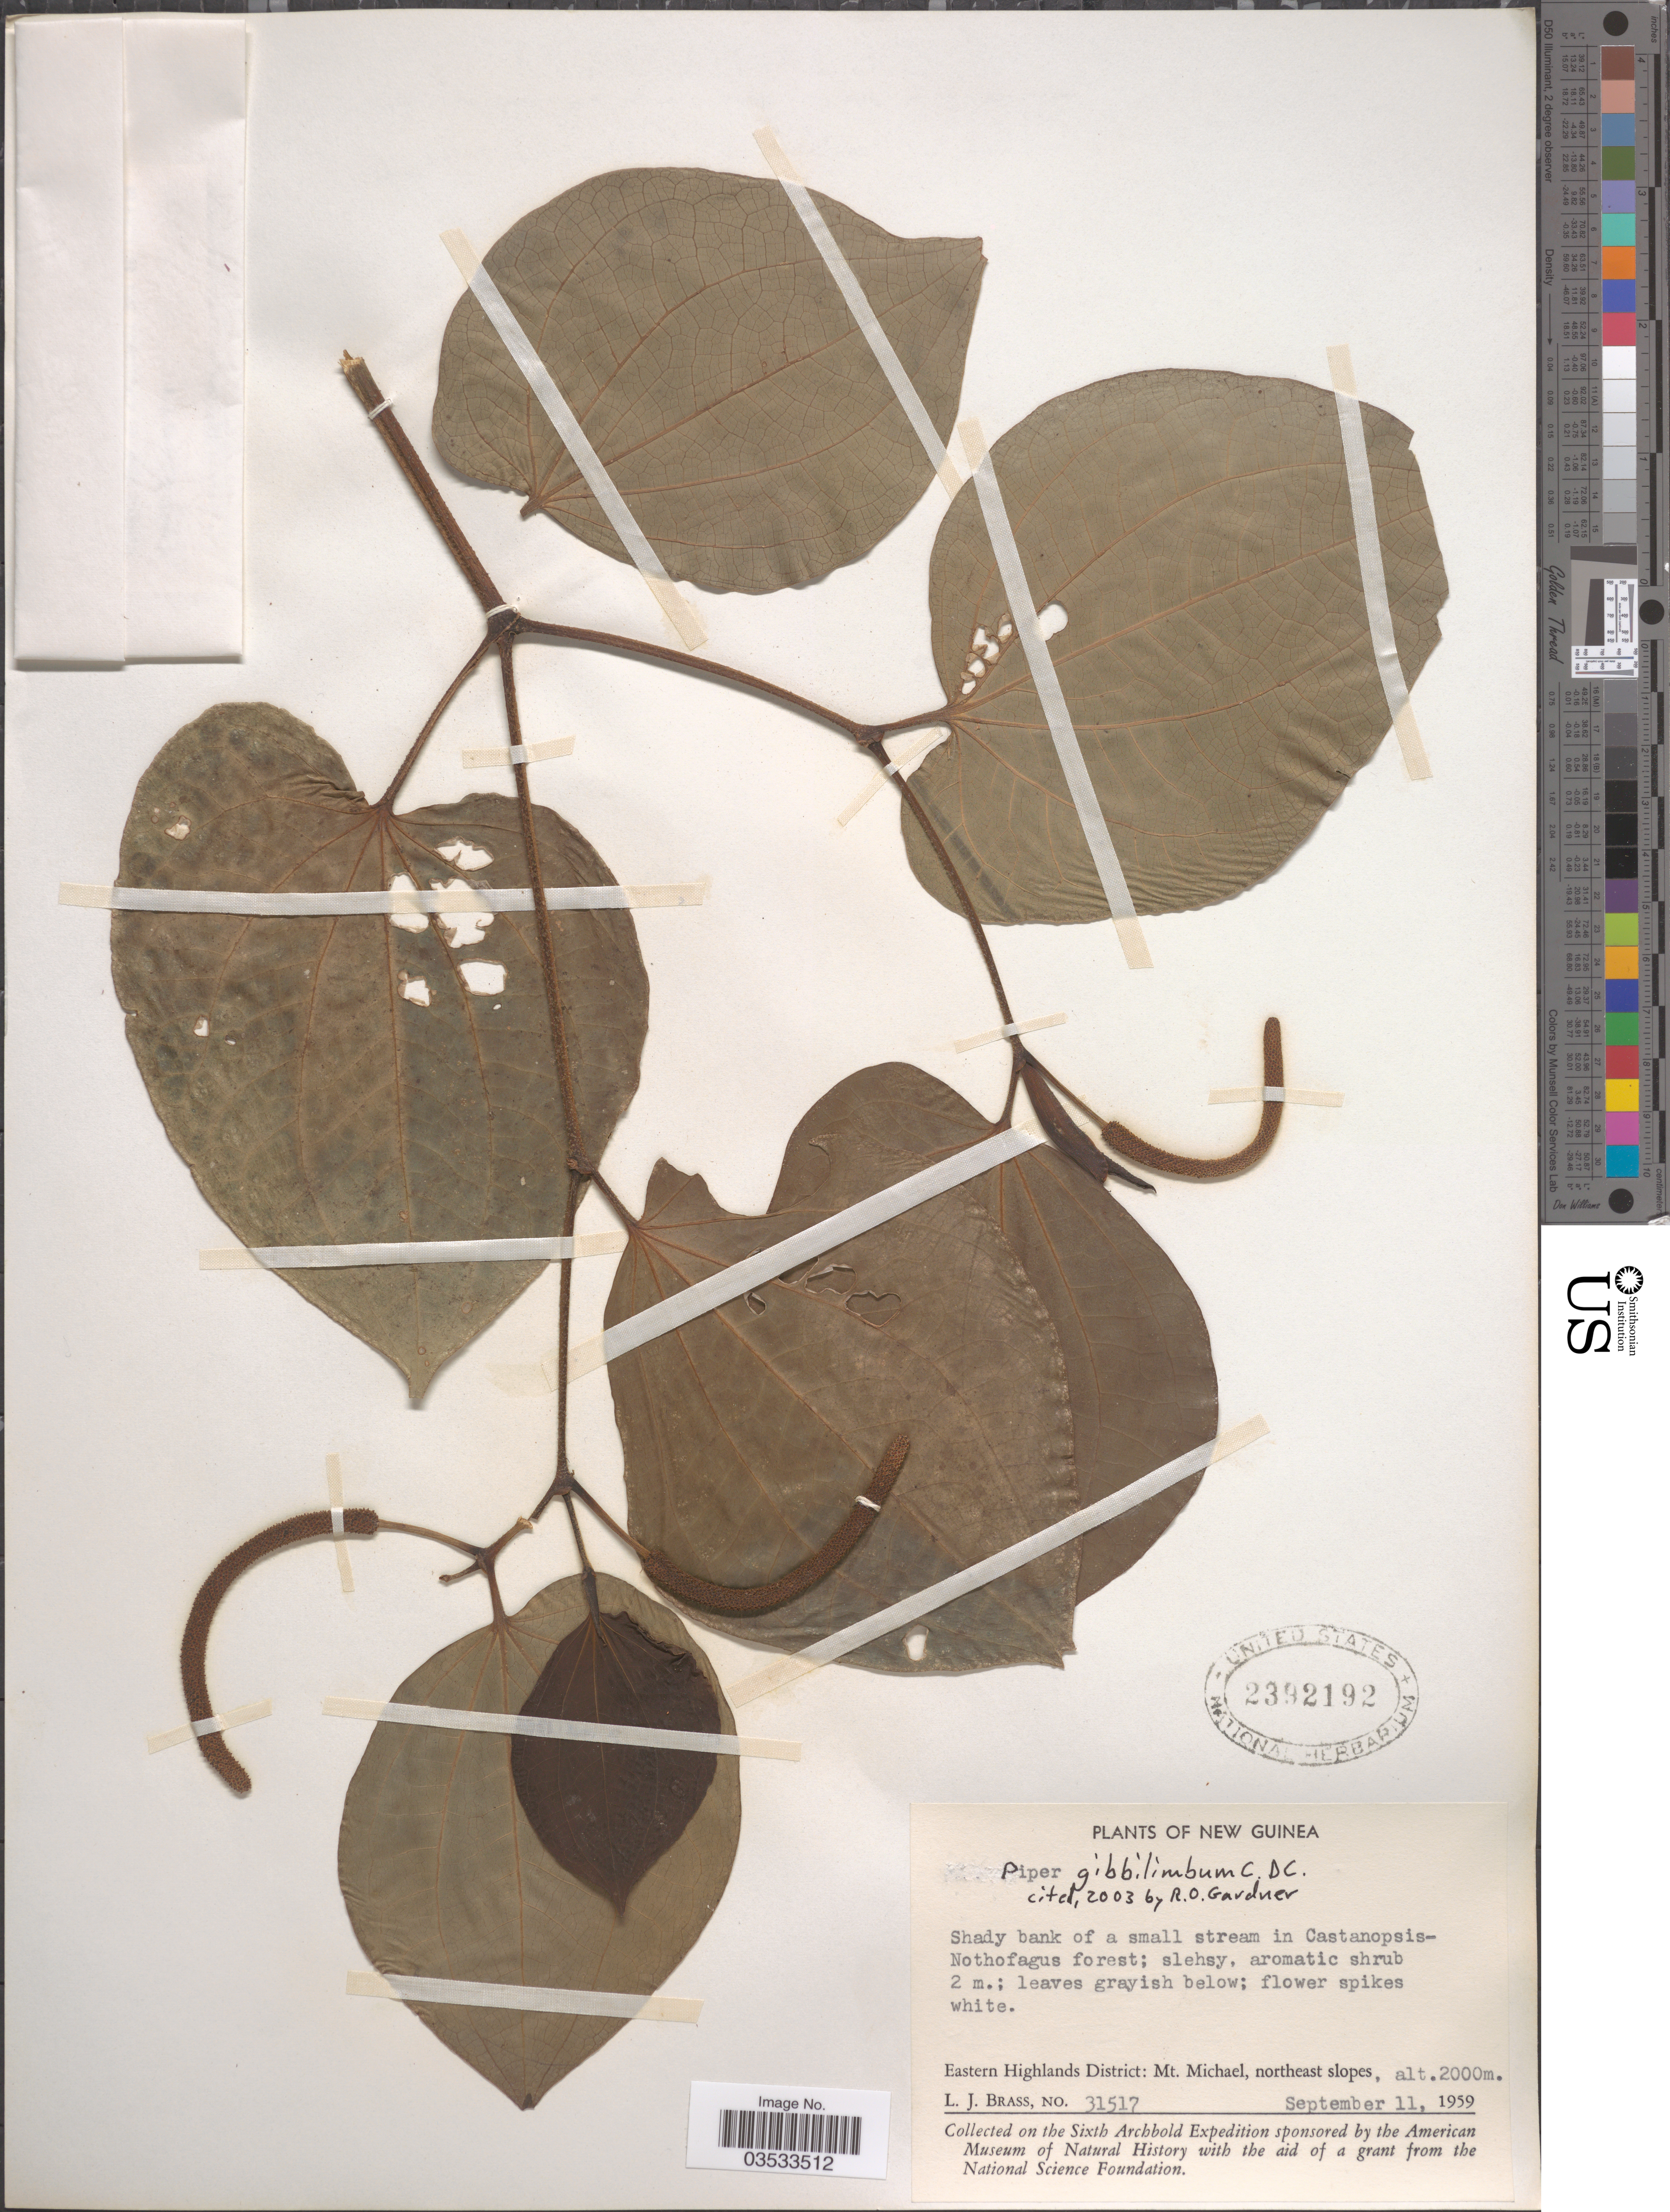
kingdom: Plantae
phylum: Tracheophyta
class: Magnoliopsida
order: Piperales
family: Piperaceae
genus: Piper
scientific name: Piper gibbilimbum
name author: C. DC.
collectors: L. J. Brass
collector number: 31517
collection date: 1959-09-11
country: Papua New Guinea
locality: New Guinea. Eastern Highlands District: Mt. Michael, northeast slopes.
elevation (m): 2000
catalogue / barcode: US 2392192